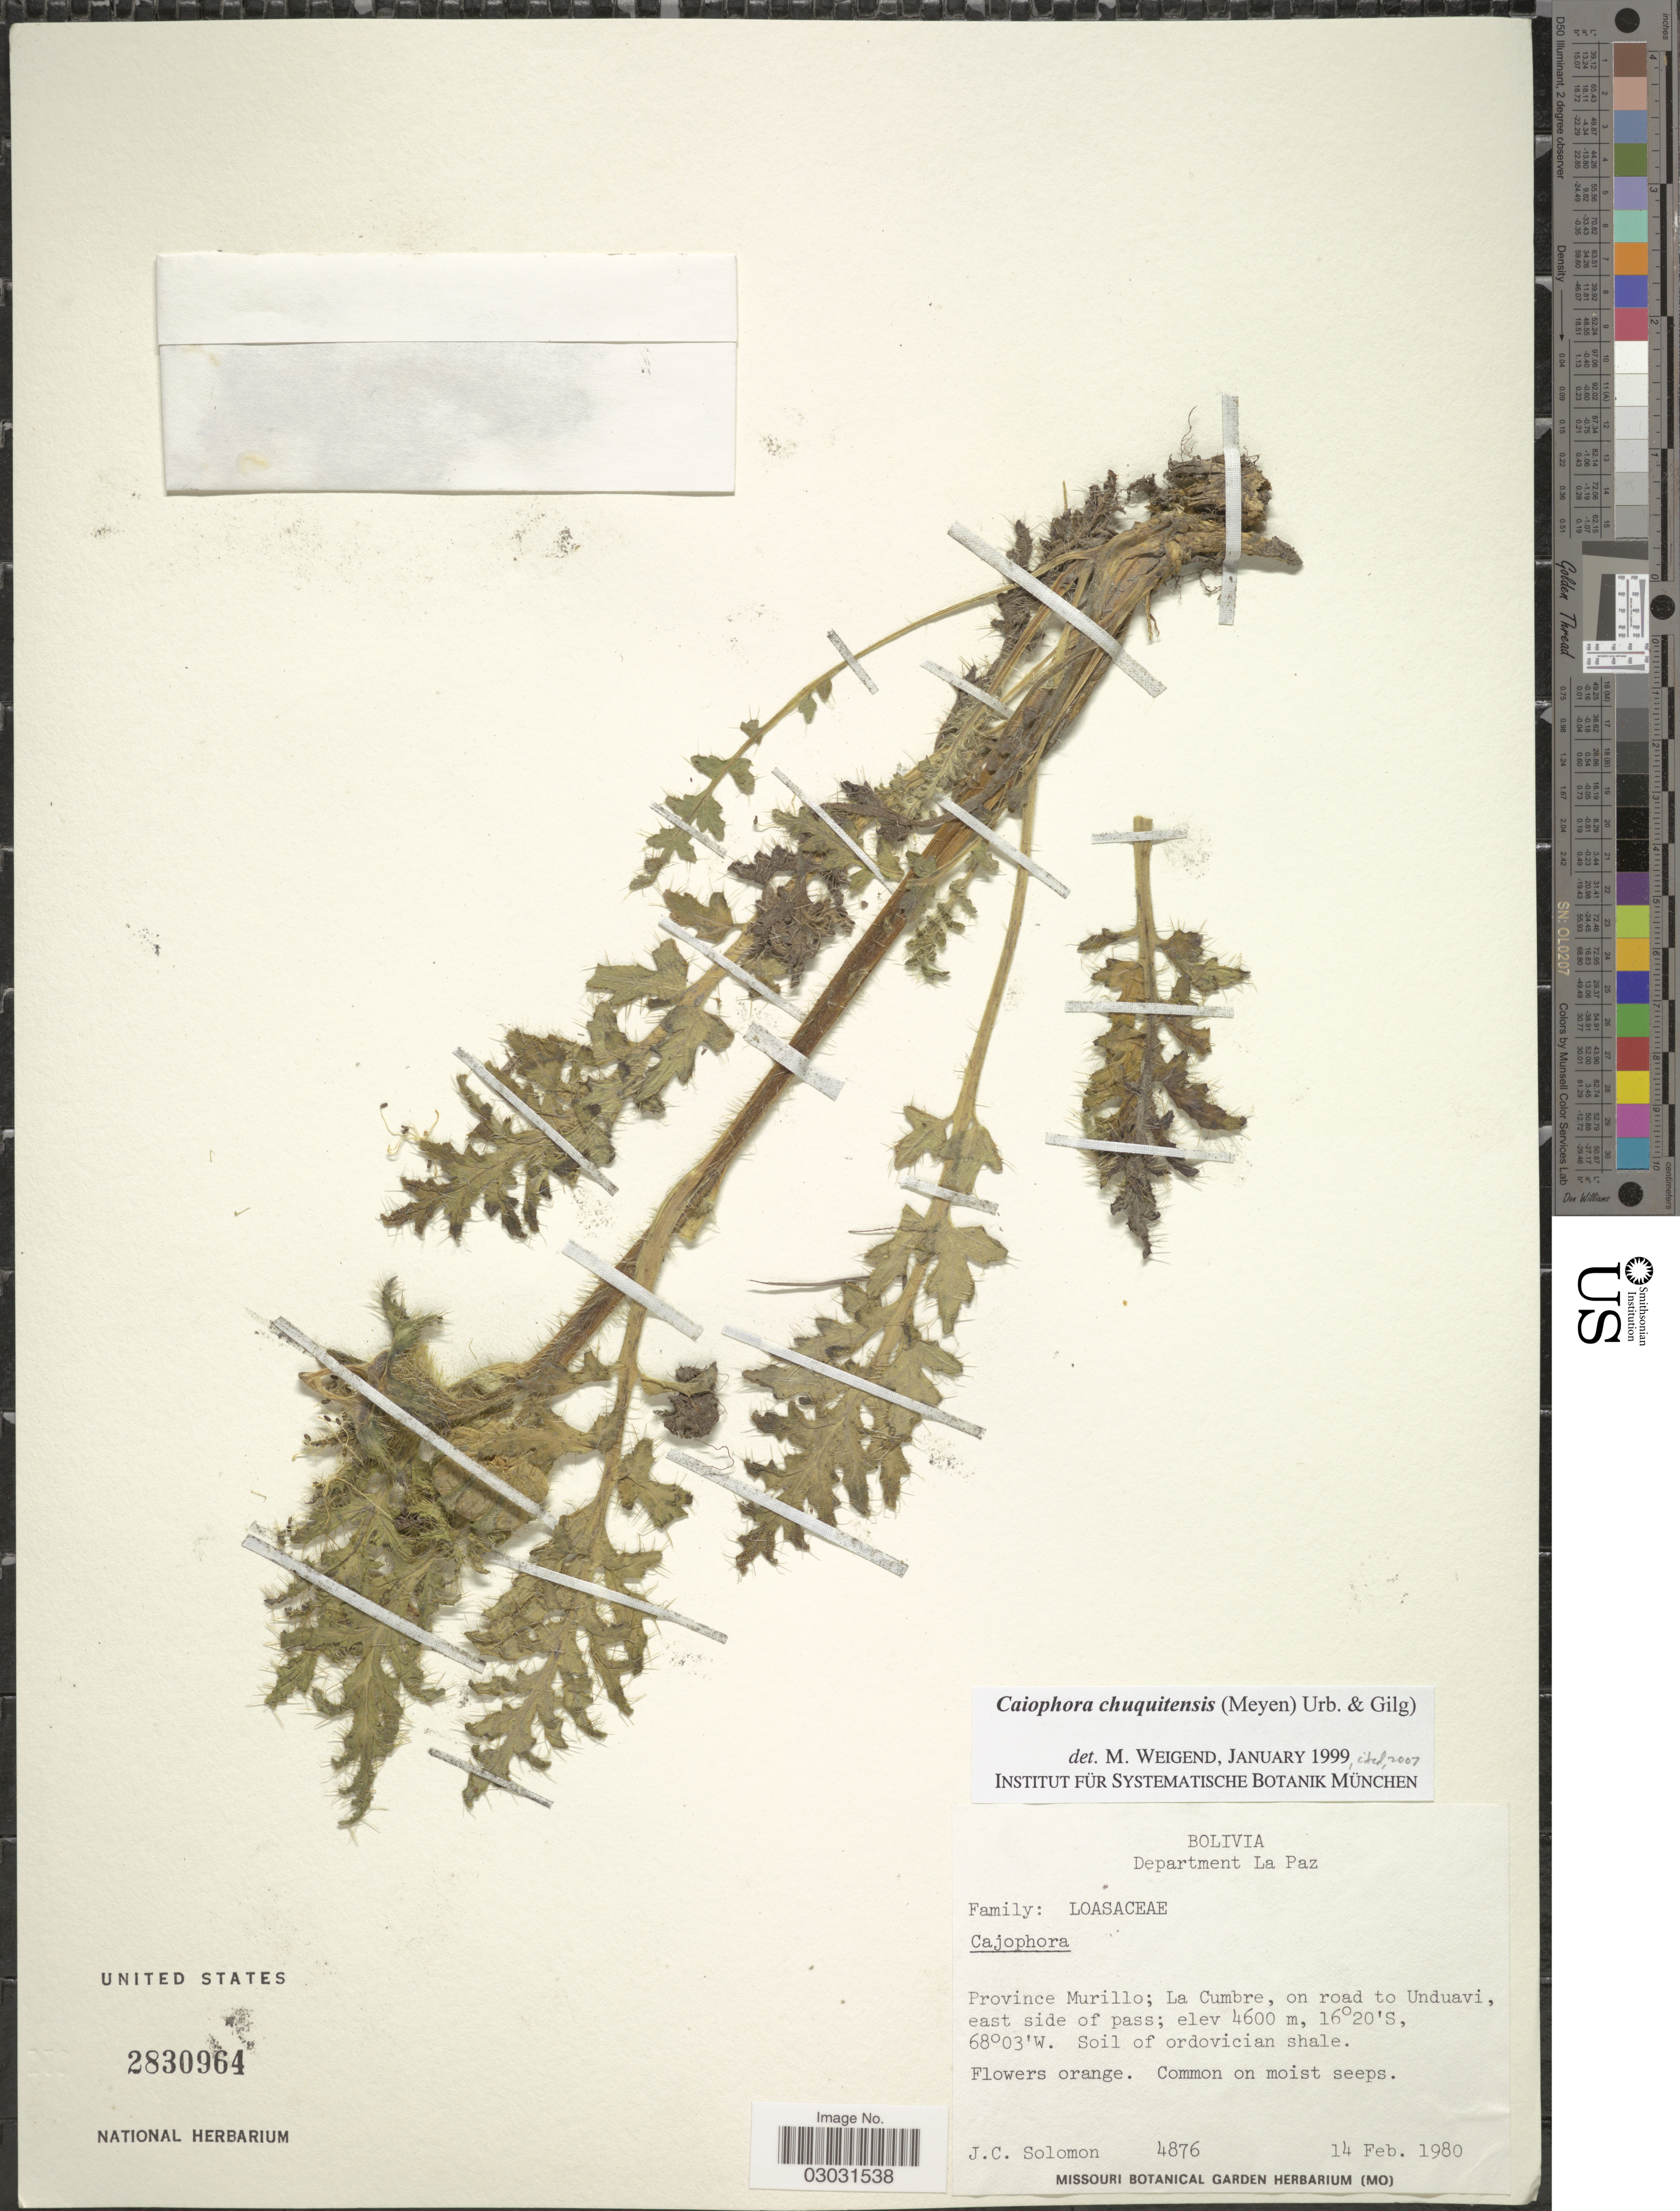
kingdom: Plantae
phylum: Tracheophyta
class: Magnoliopsida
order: Cornales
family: Loasaceae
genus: Caiophora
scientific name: Caiophora chuquitensis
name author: (Meyen) Urb. & Gilg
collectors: J. C. Solomon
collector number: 4876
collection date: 1980-02-14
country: Bolivia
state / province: La Paz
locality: Department La Paz. Province Murillo; La Cumbre, on road to Unduavi, east side of pass.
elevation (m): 4600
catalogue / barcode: US 2830964